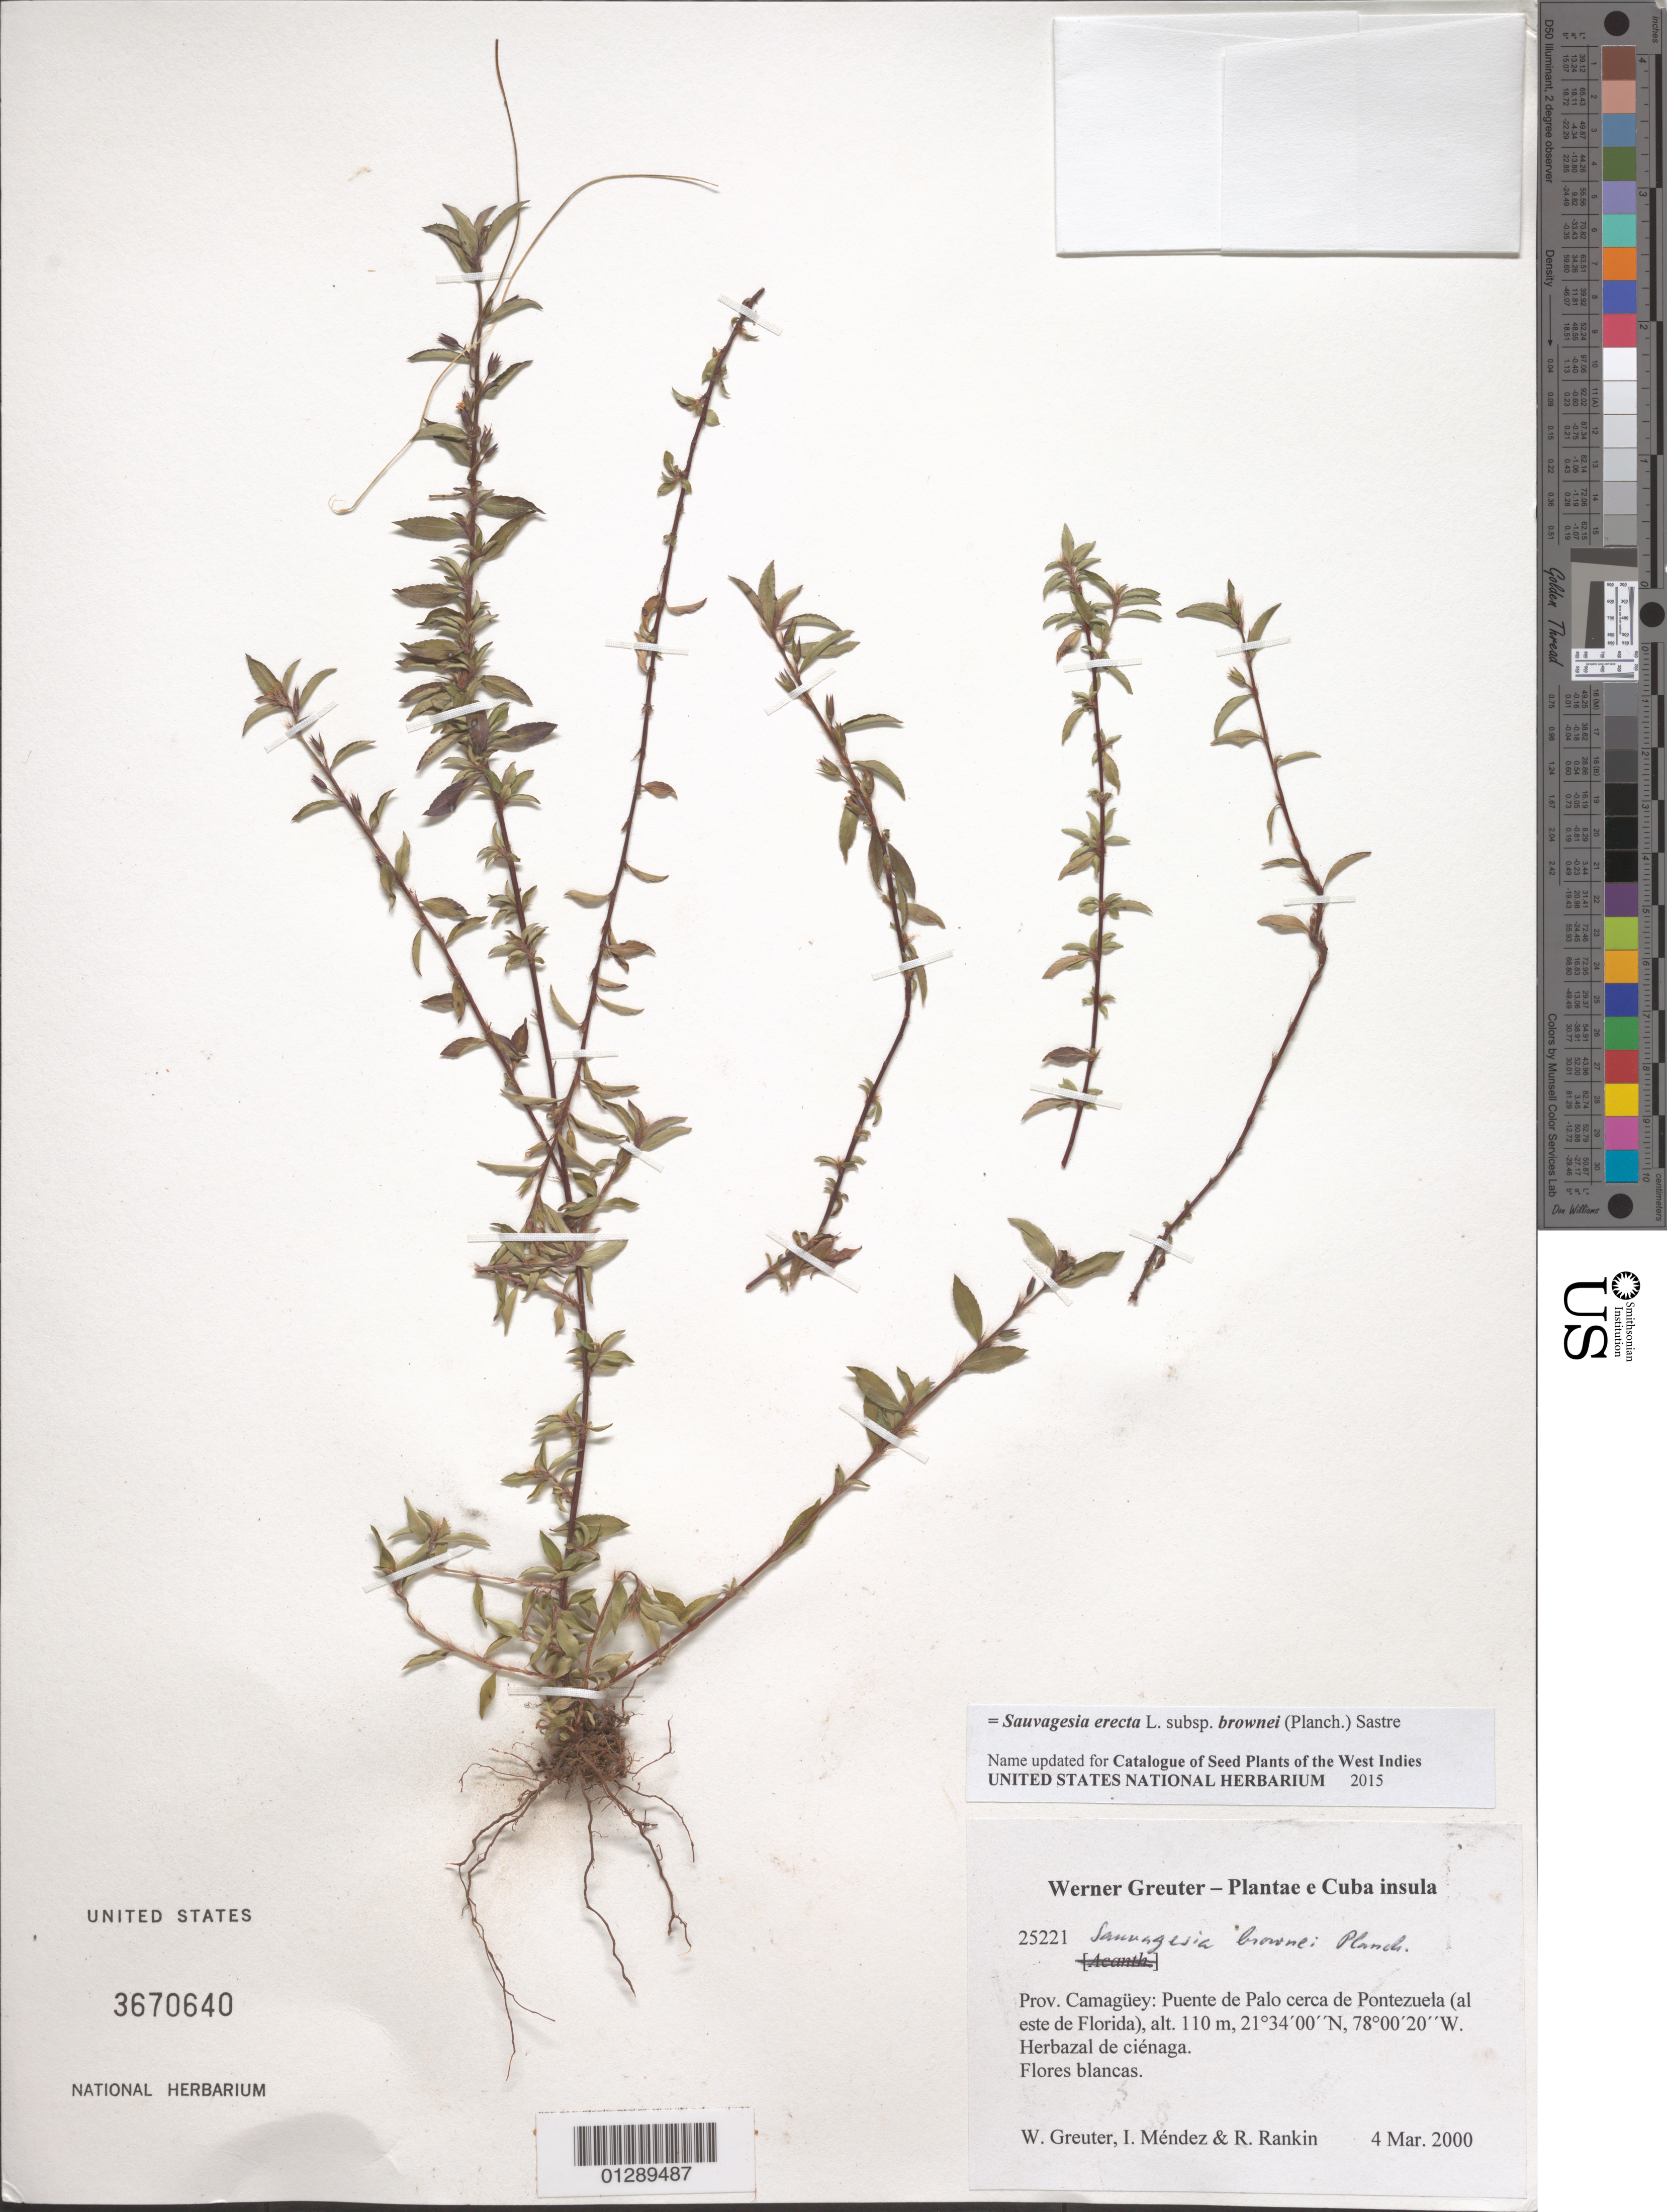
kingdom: Plantae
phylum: Tracheophyta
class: Magnoliopsida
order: Malpighiales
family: Ochnaceae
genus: Sauvagesia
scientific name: Sauvagesia erecta subsp. brownei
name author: (Planch.) Sastre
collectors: W. R. Greuter, I. Méndez & R. Rankin Rodriguez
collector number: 25221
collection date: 2000-03-04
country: Cuba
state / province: Camagüey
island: Cuba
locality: Puente de Palo cerca de Pontezuela (al este de Florida).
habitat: Herbazal de ciénaga.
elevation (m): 110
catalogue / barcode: US 3670640